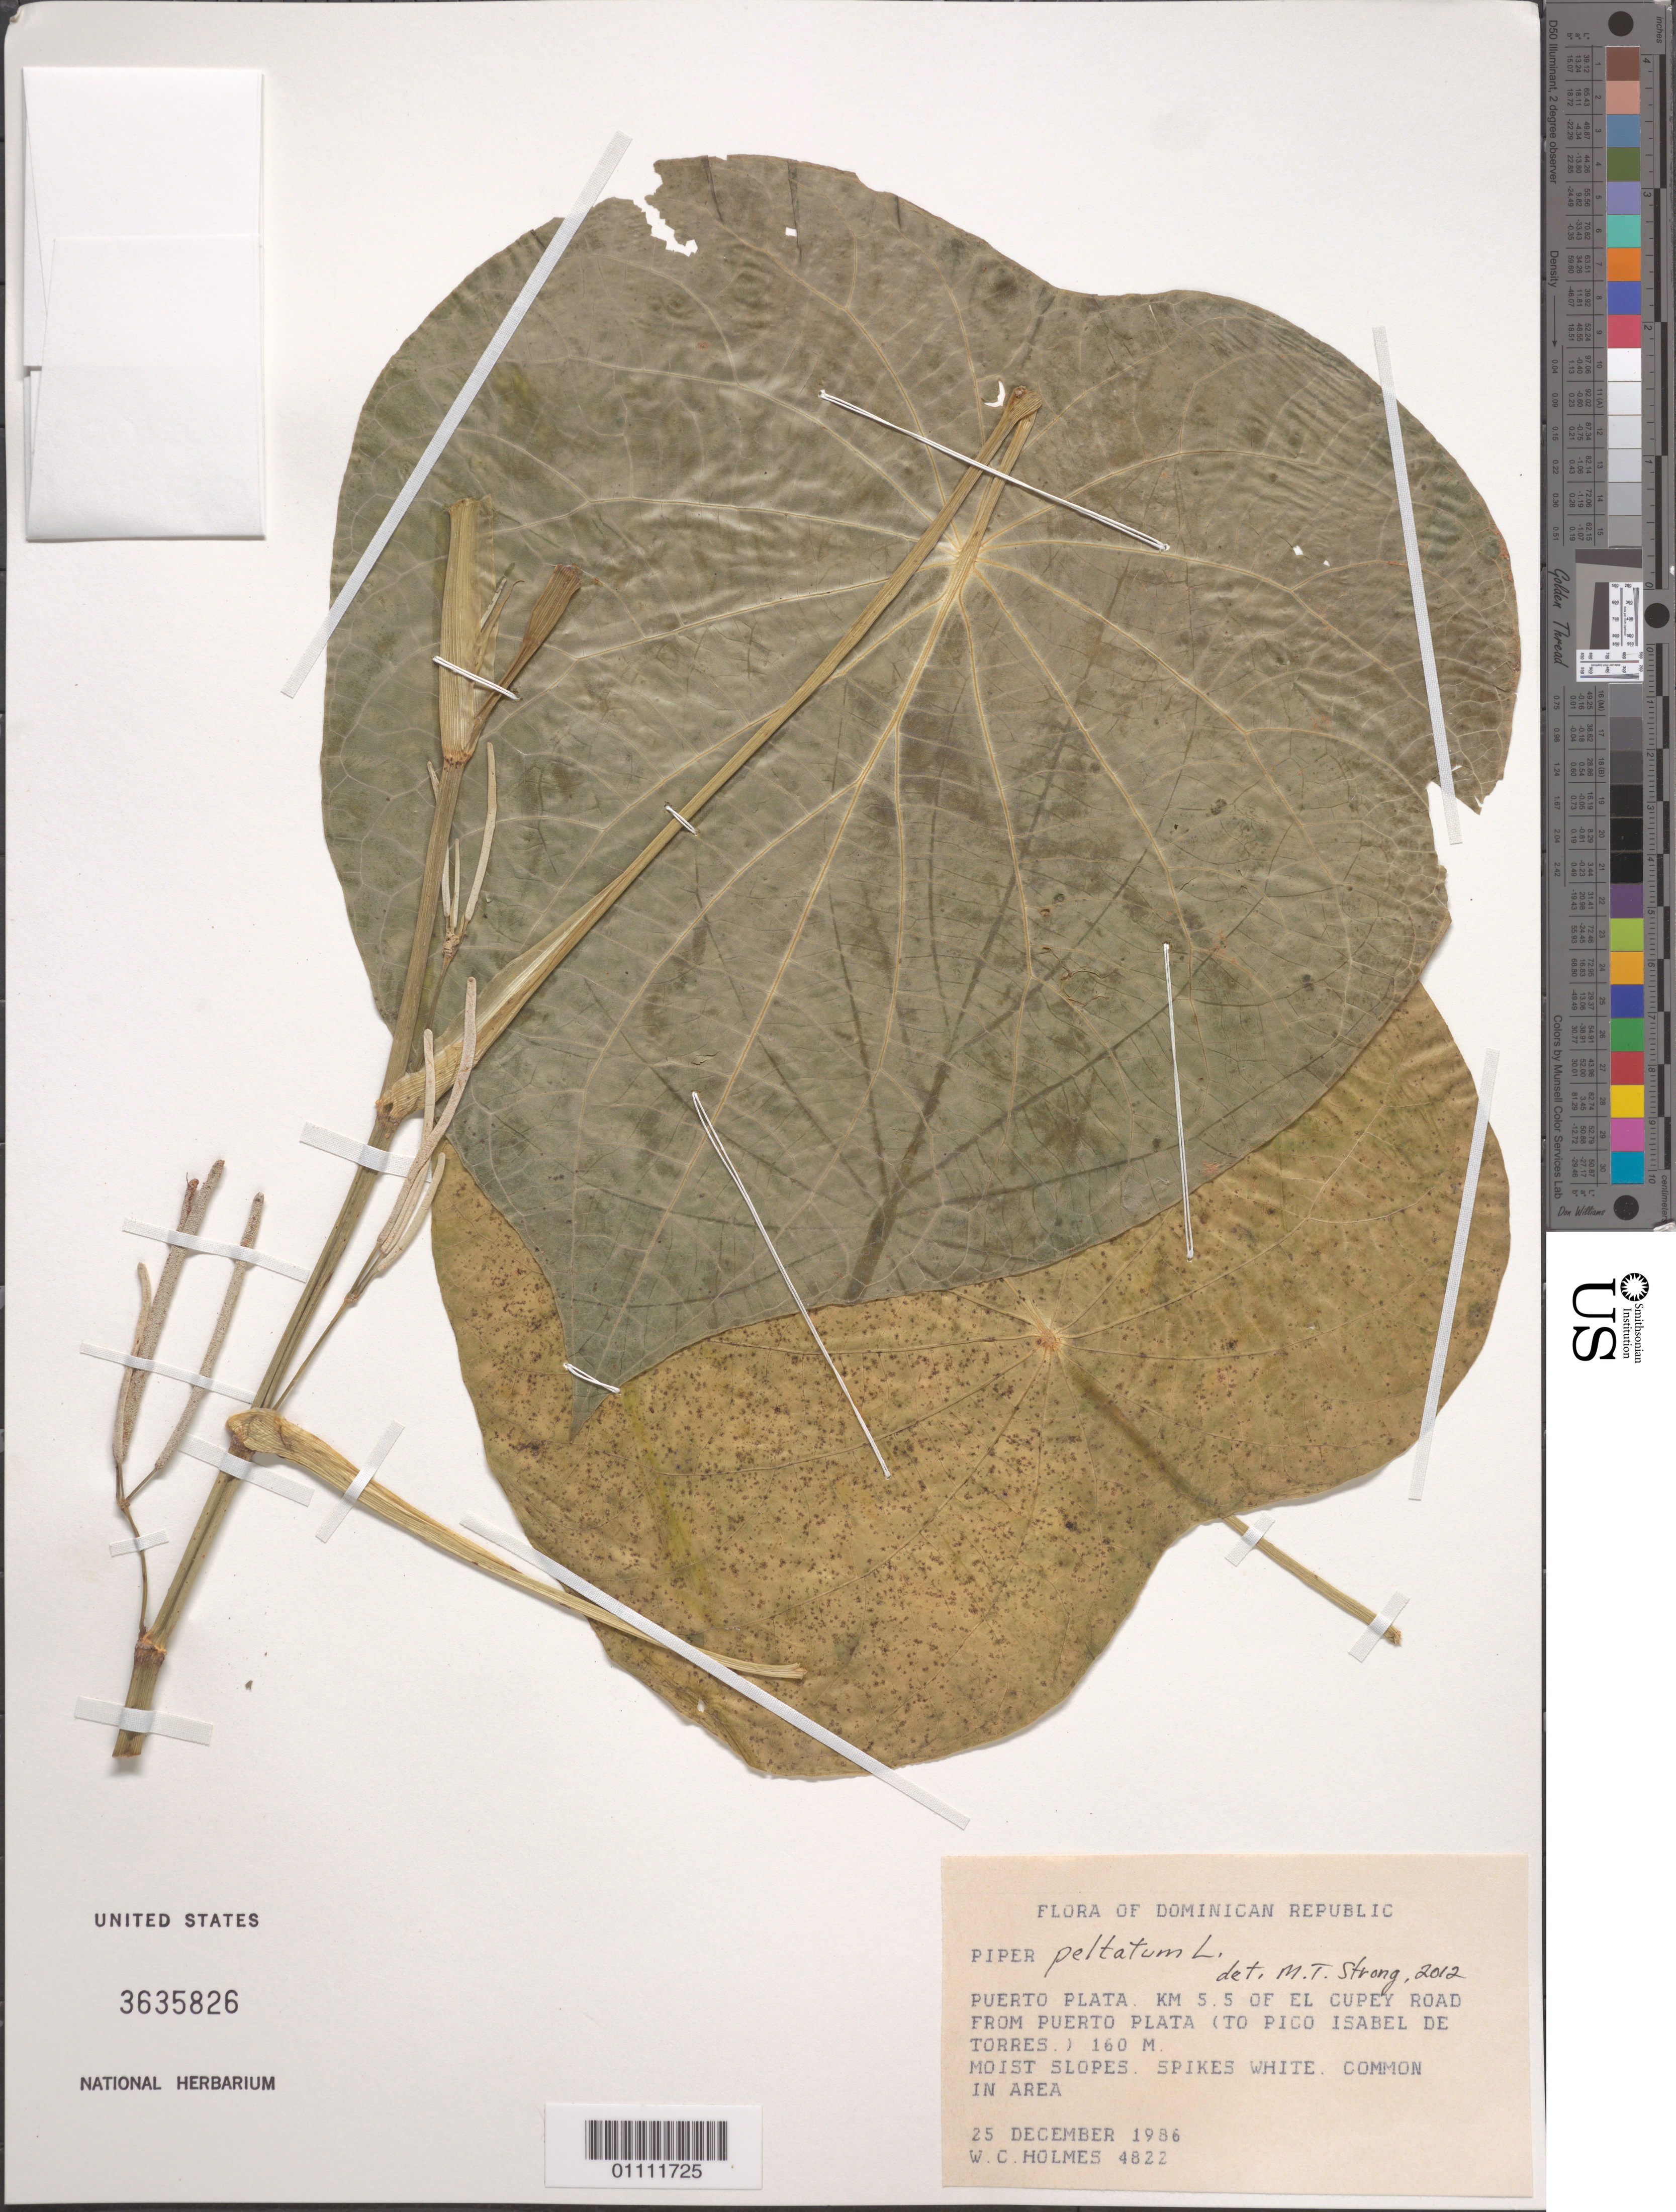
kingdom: Plantae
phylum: Tracheophyta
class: Magnoliopsida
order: Piperales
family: Piperaceae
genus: Piper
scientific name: Piper peltatum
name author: L.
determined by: Strong, M. T., (US), Smithsonian Institution - National Museum of Natural History (UNITED STATES)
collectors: W. C. Holmes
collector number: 4822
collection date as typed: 25 Dec 1986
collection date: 1986-12-25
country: Dominican Republic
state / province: Puerto Plata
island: Hispaniola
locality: El Cupey Road, km 5.5 of El Cupey Road from Puerto Plata (to Pico Isabel de Torres)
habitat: Moist slopes. Common in area.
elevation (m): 160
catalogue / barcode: US 3635826